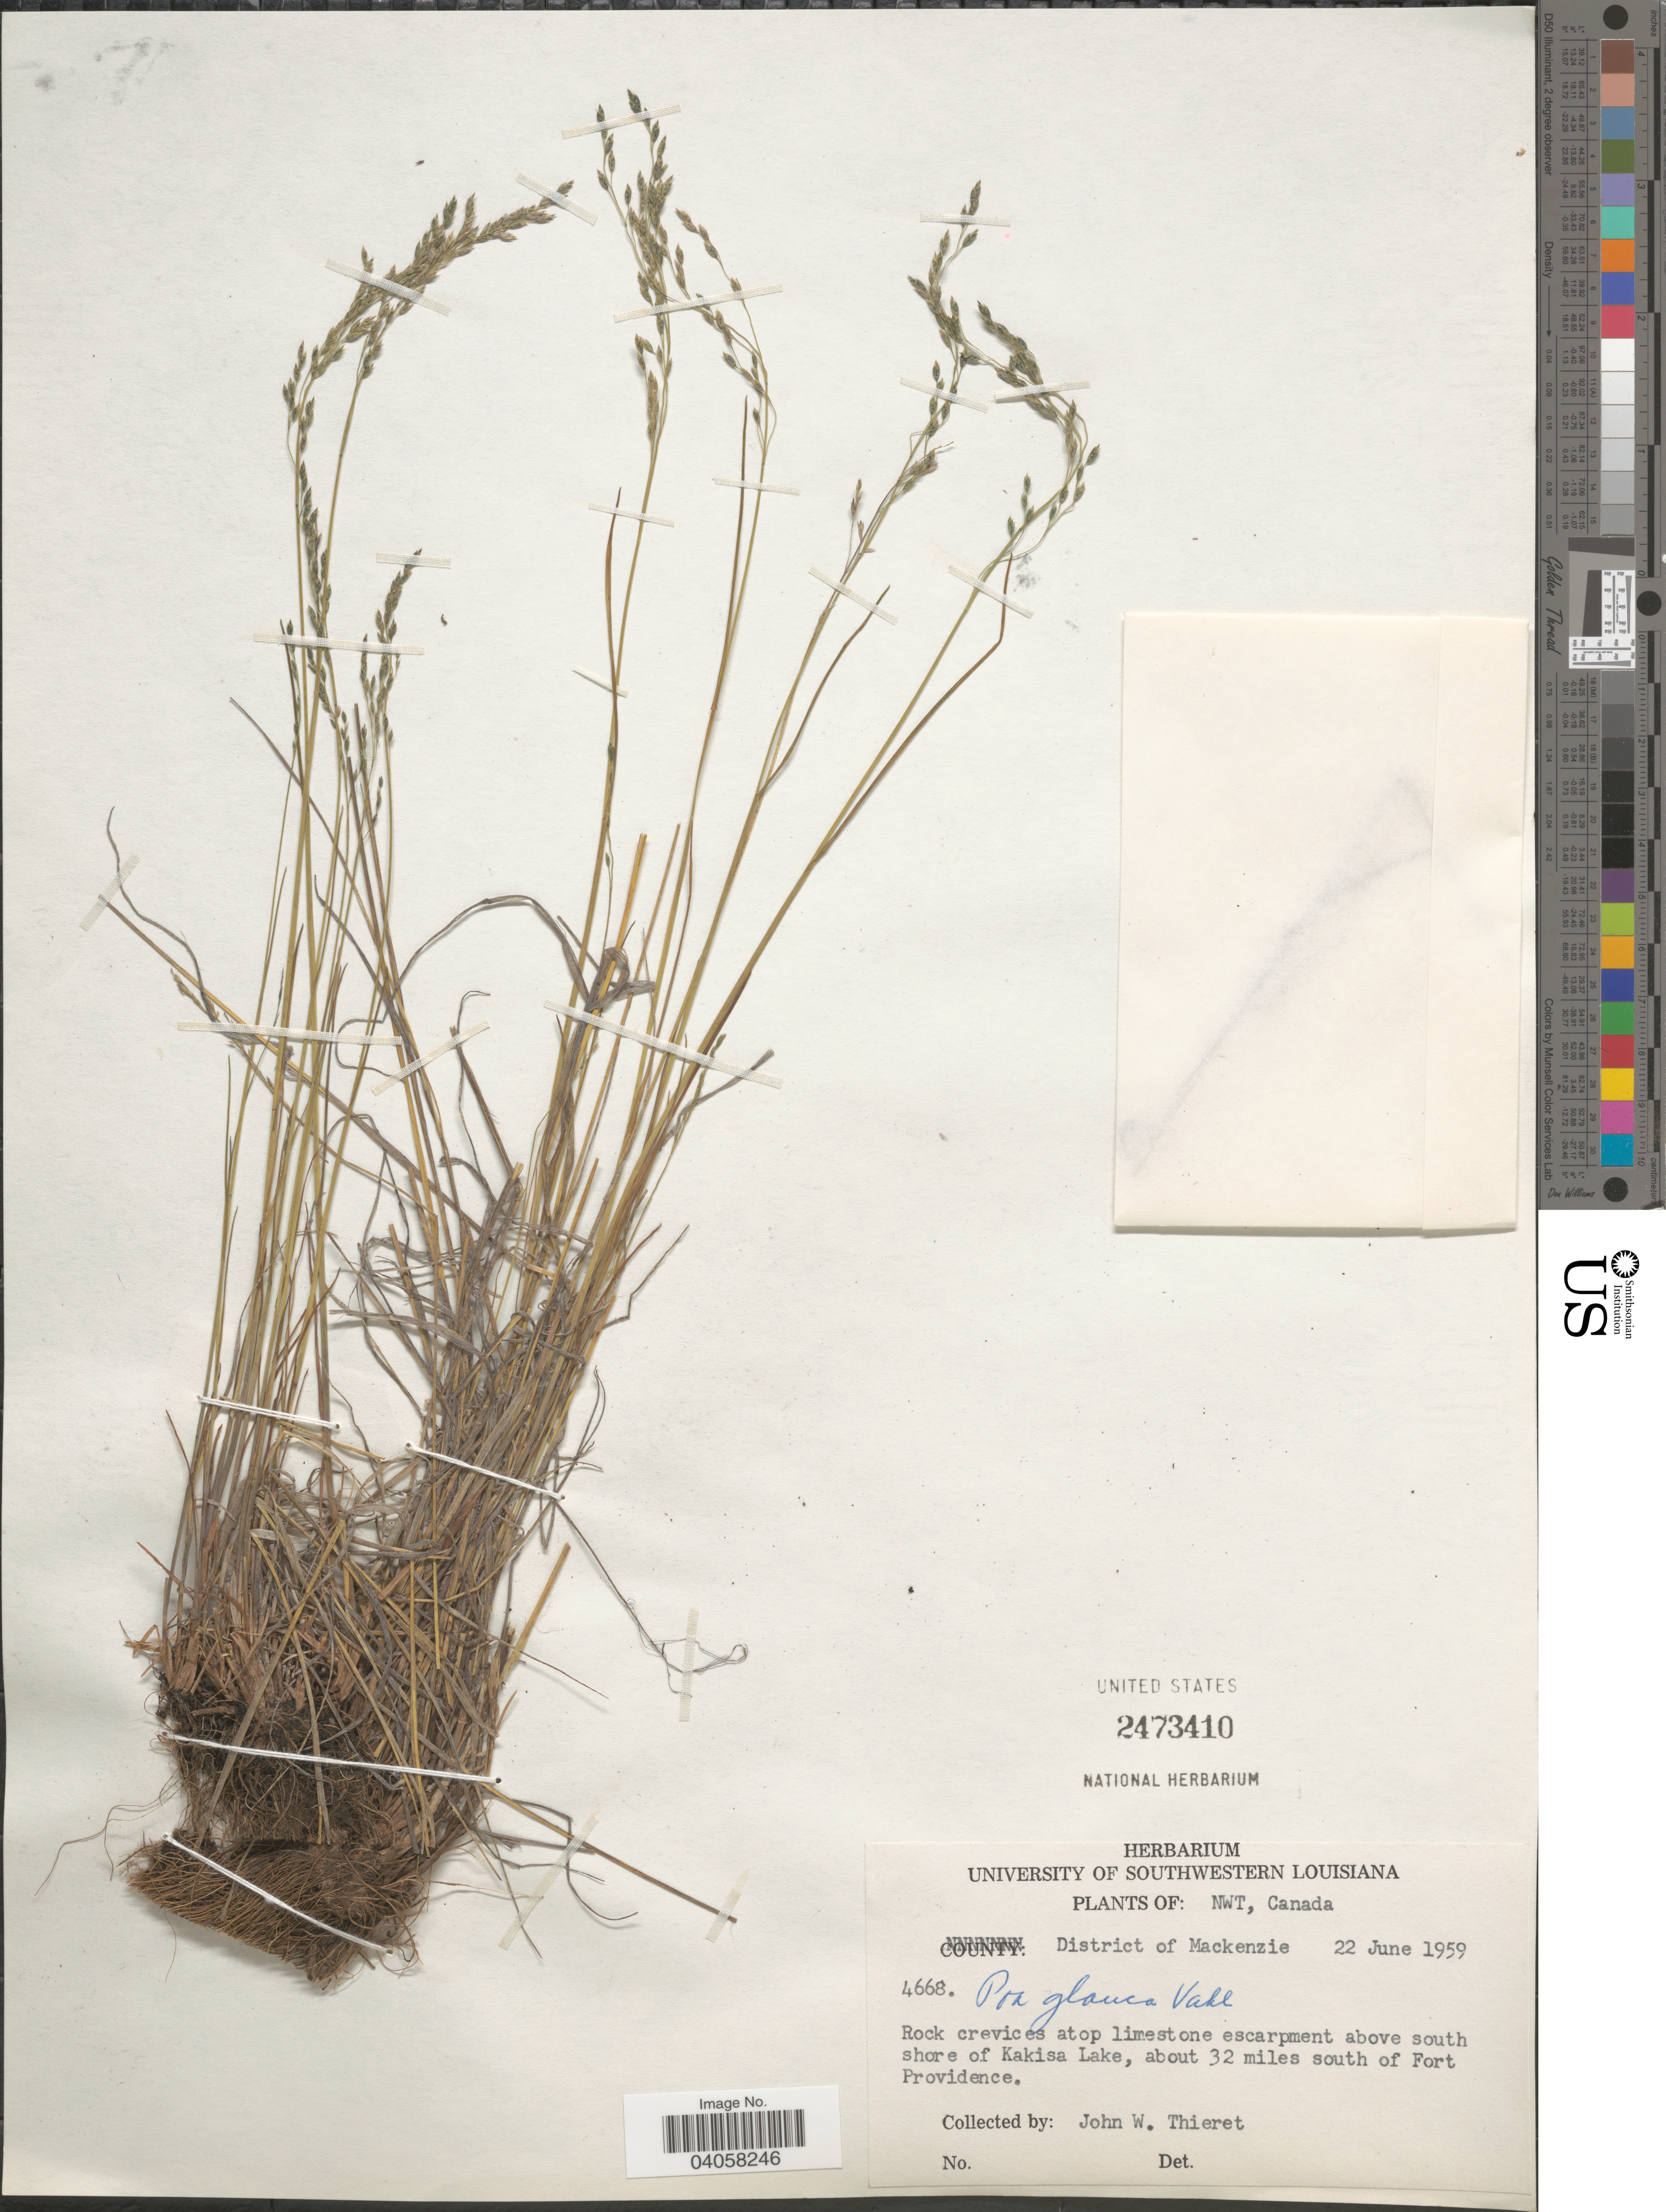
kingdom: Plantae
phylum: Tracheophyta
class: Liliopsida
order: Poales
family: Poaceae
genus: Poa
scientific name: Poa glauca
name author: Vahl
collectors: J. W. Thieret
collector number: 4668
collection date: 1959-06-22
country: Canada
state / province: Northwest Territories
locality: District of Mackenzie. Rock crevices atop limestone escarpment above south shore of Kakisa Lake, about 32 miles south of Fort Providence.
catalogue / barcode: US 2473410